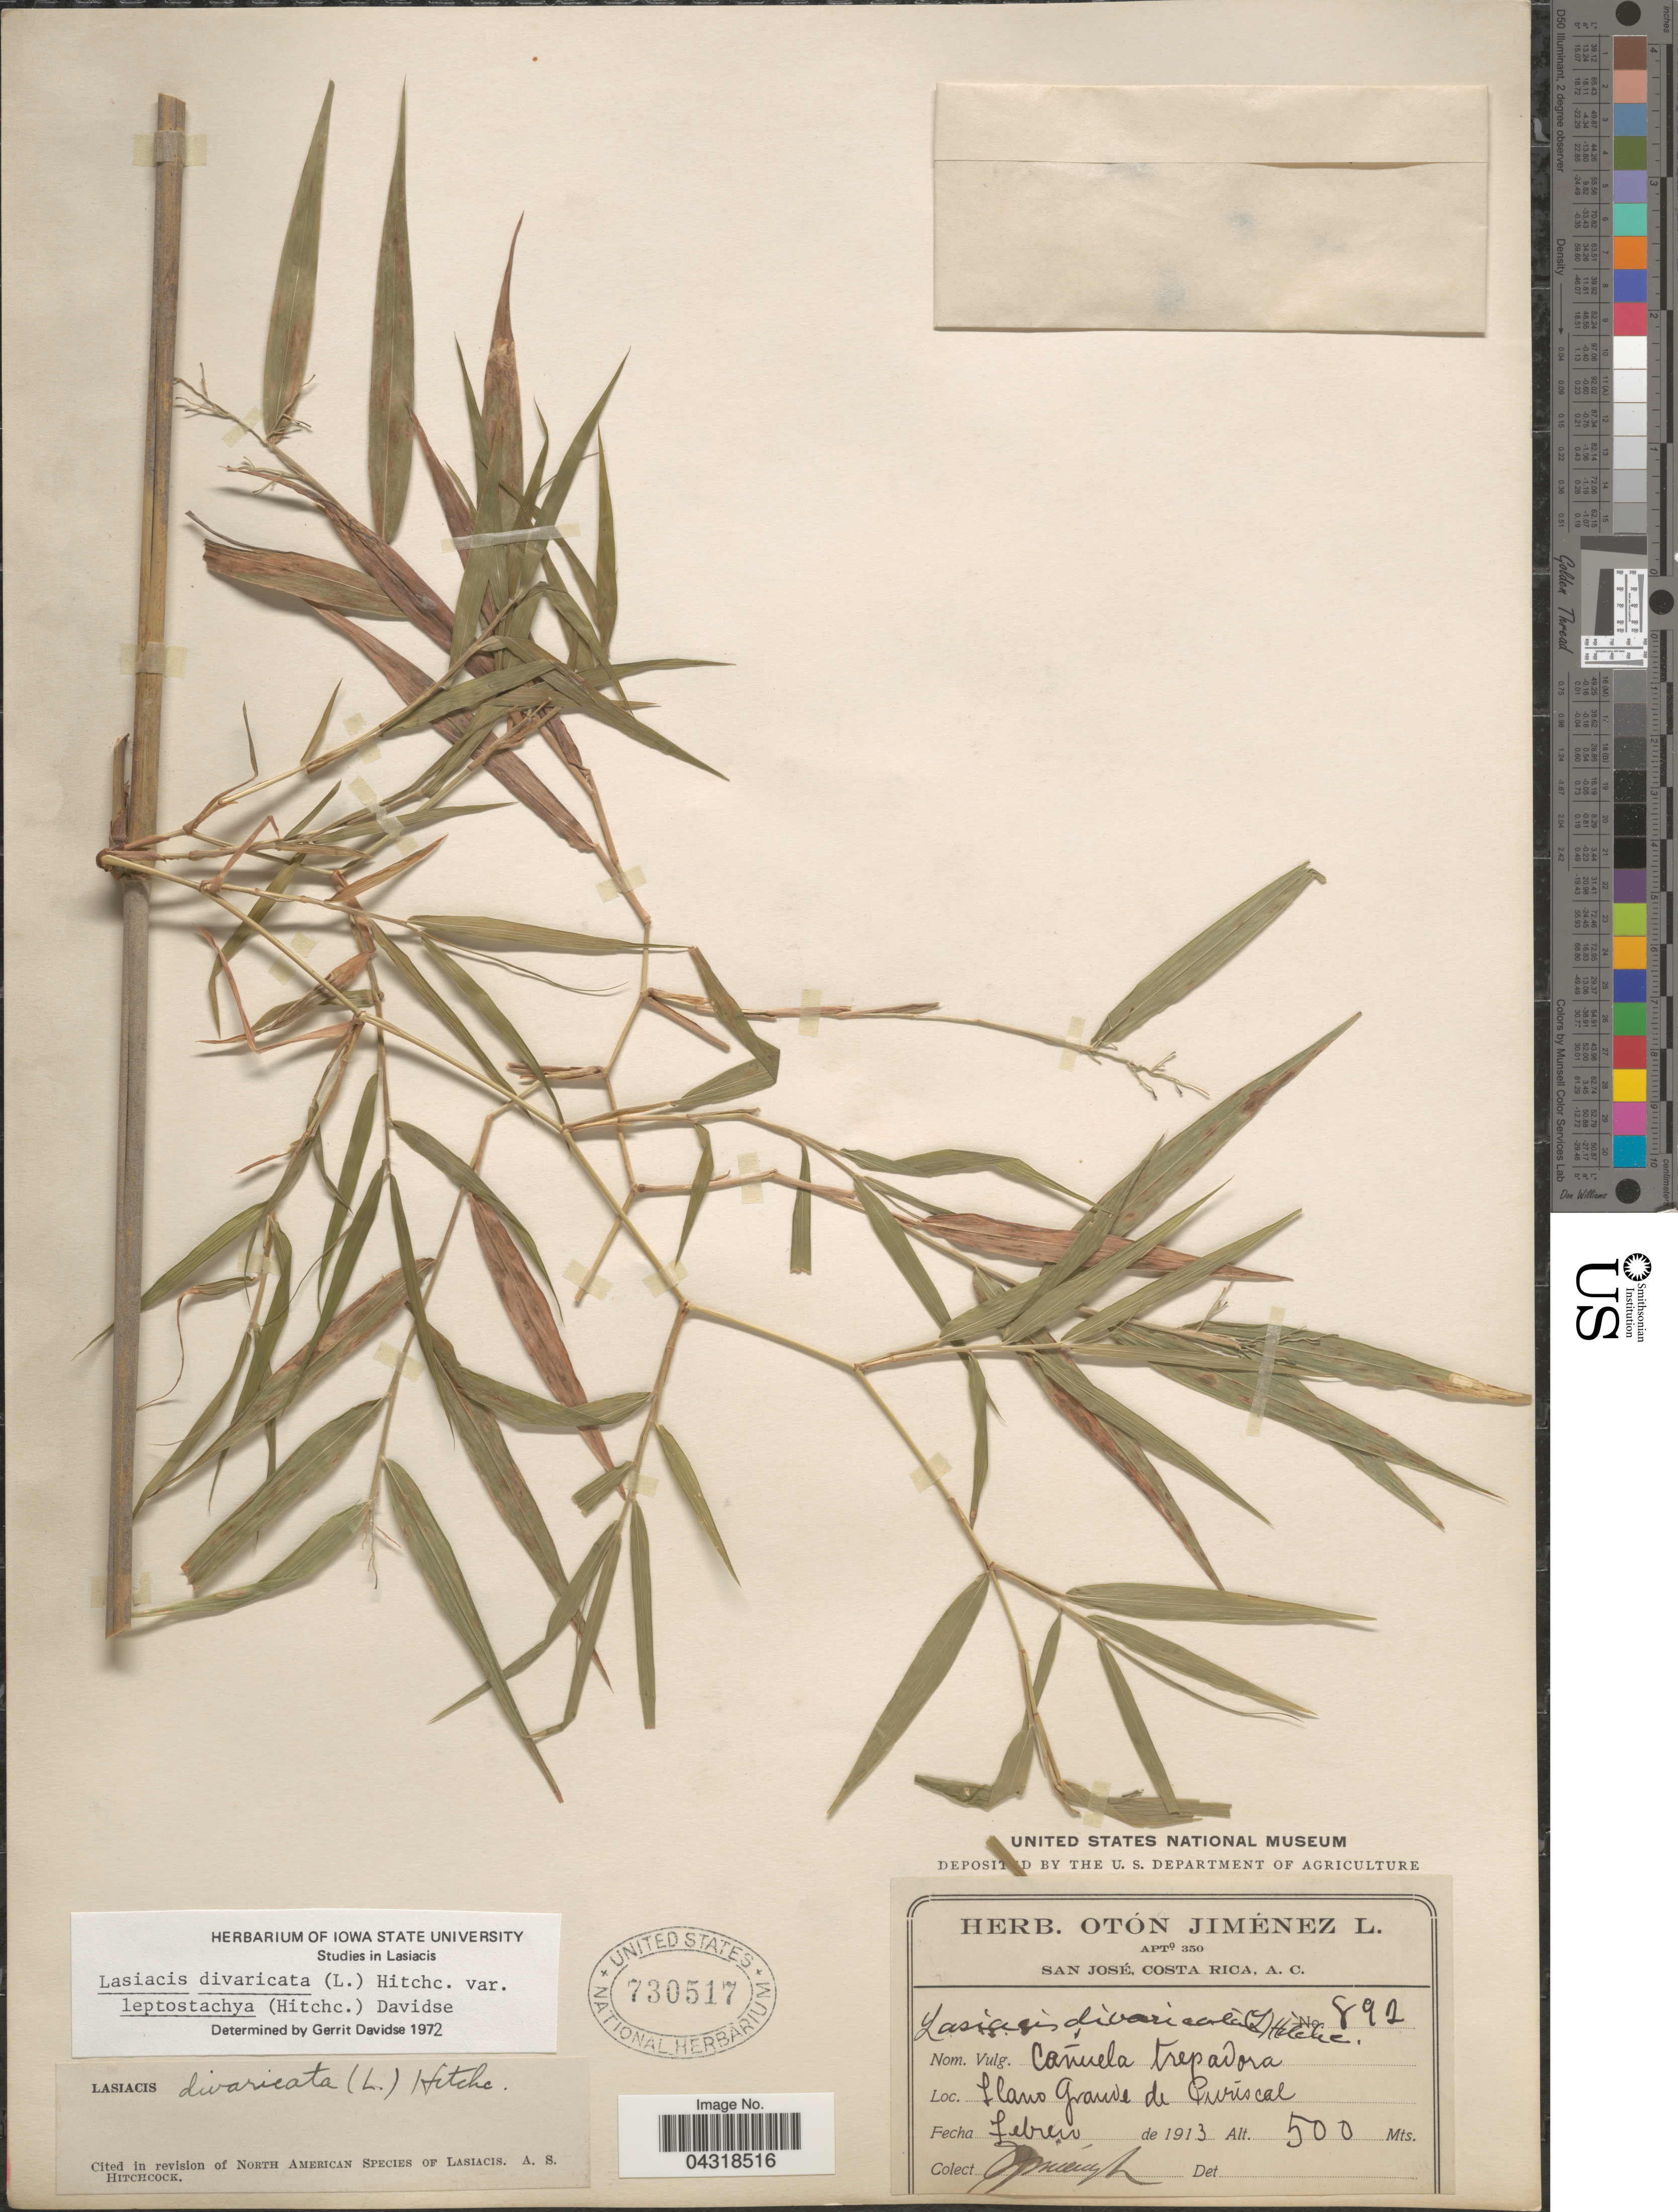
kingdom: Plantae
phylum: Tracheophyta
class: Liliopsida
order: Poales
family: Poaceae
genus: Lasiacis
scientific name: Lasiacis divaricata var. leptostachya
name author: (Hitchc.) Davidse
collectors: O. Jiménez L.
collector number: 892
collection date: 1913-02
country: Costa Rica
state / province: San José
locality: Llano Grande de Puriscal.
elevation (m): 500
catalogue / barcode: US 730517